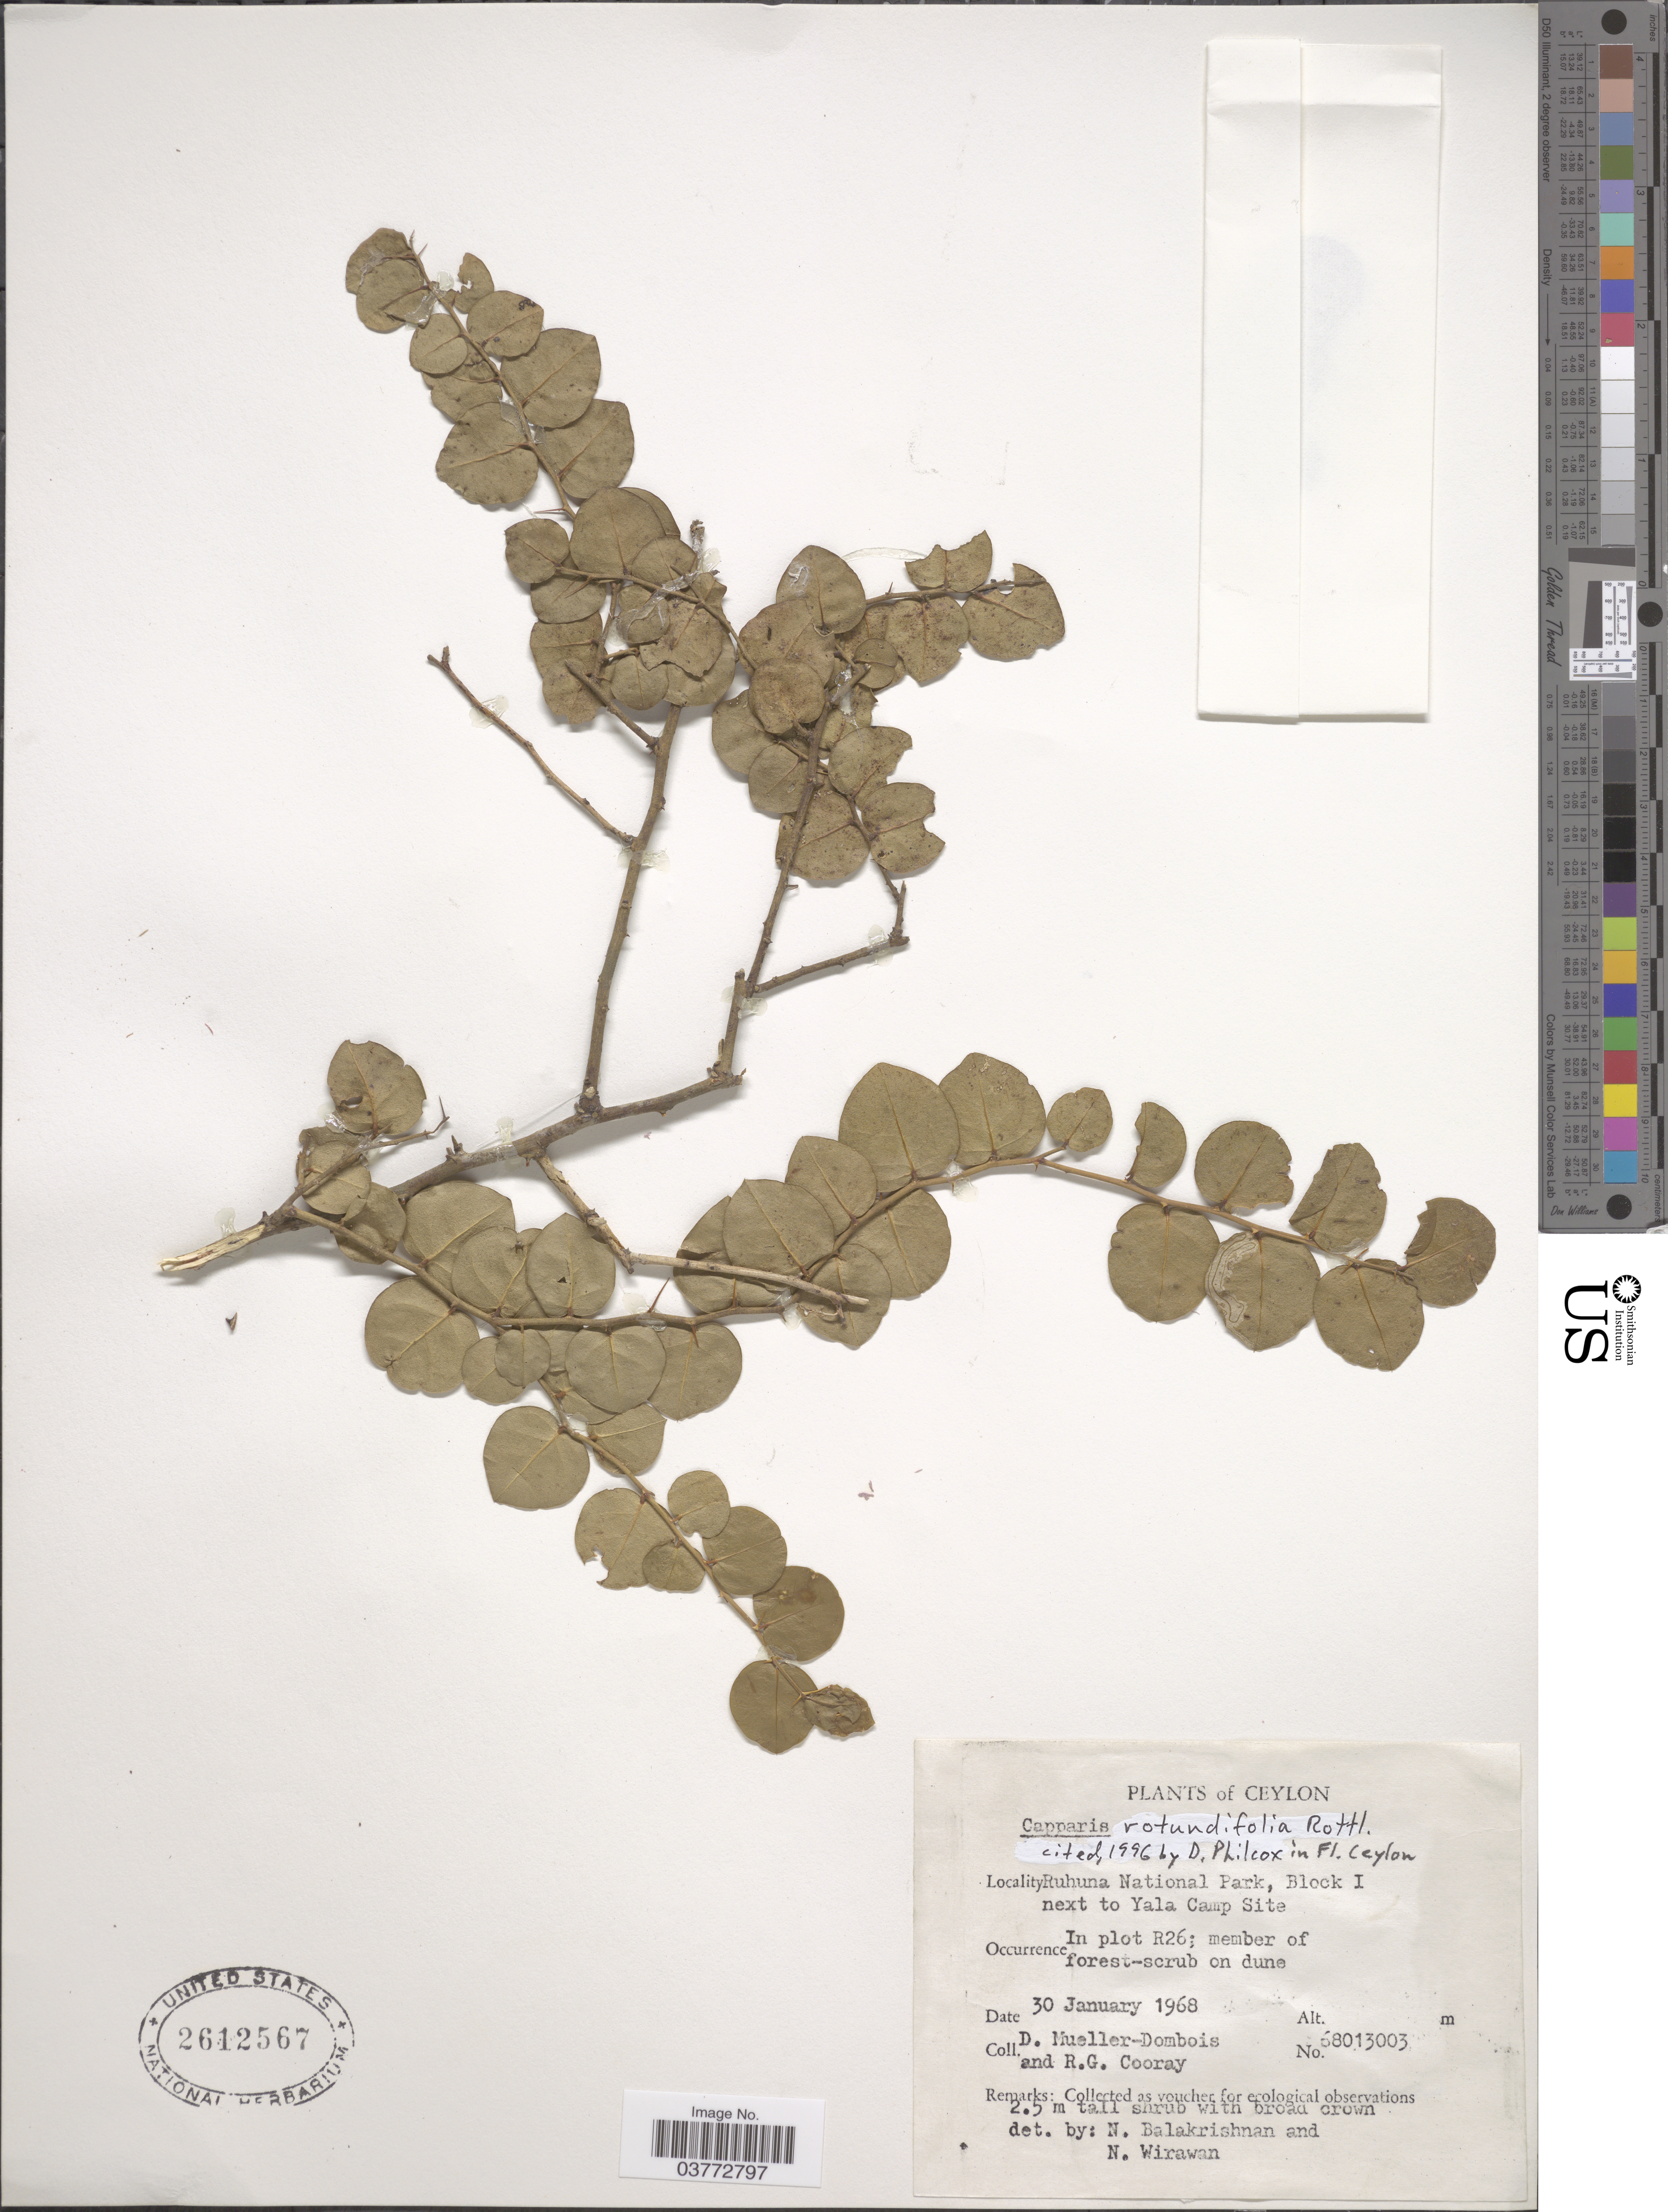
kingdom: Plantae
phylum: Tracheophyta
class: Magnoliopsida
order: Brassicales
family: Capparaceae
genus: Capparis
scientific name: Capparis rotundifolia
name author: Rottler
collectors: D. Mueller-Dombois & R. Cooray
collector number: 68013003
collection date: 1968-01-30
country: Sri Lanka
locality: Ceylon. Ruhuna National Park, Block I next to Yala Camp Site. In plot R26.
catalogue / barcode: US 2612567